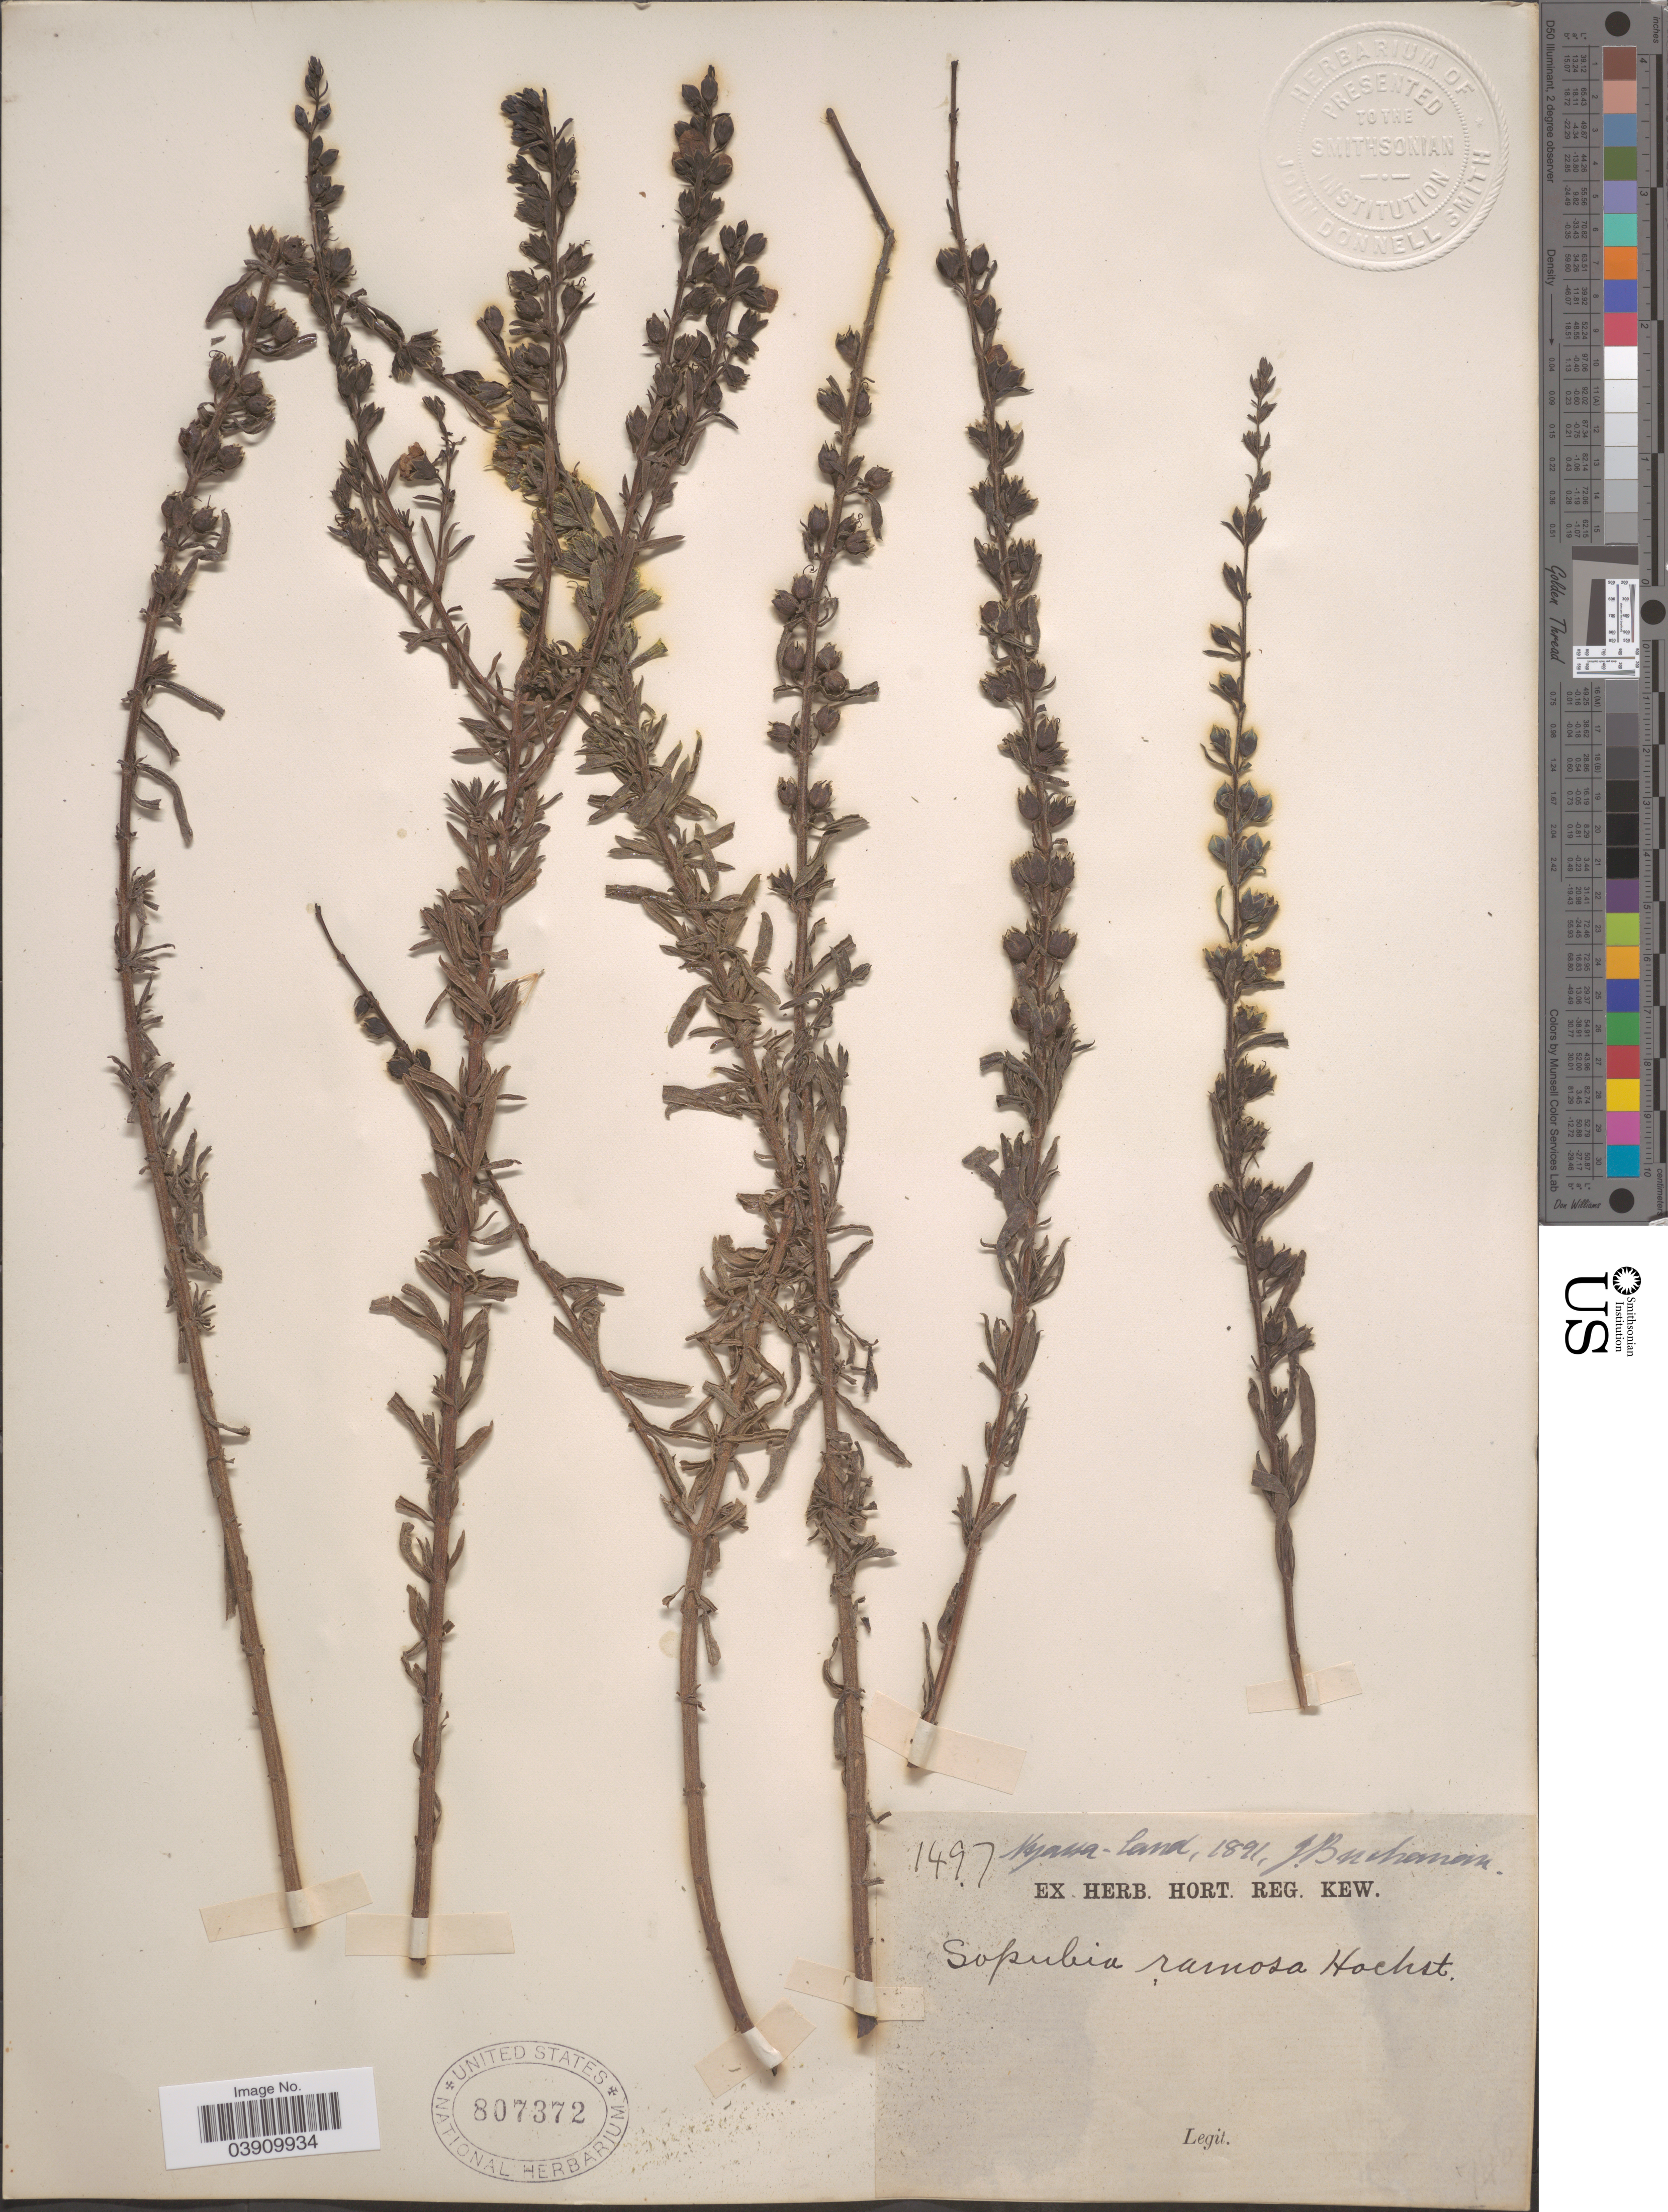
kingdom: Plantae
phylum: Tracheophyta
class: Magnoliopsida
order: Lamiales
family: Orobanchaceae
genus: Sopubia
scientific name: Sopubia ramosa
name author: (Hochst.) Hochst.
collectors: J. Buchanan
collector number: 1497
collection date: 1891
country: Malawi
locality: Nyasa-land.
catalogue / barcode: US 807372